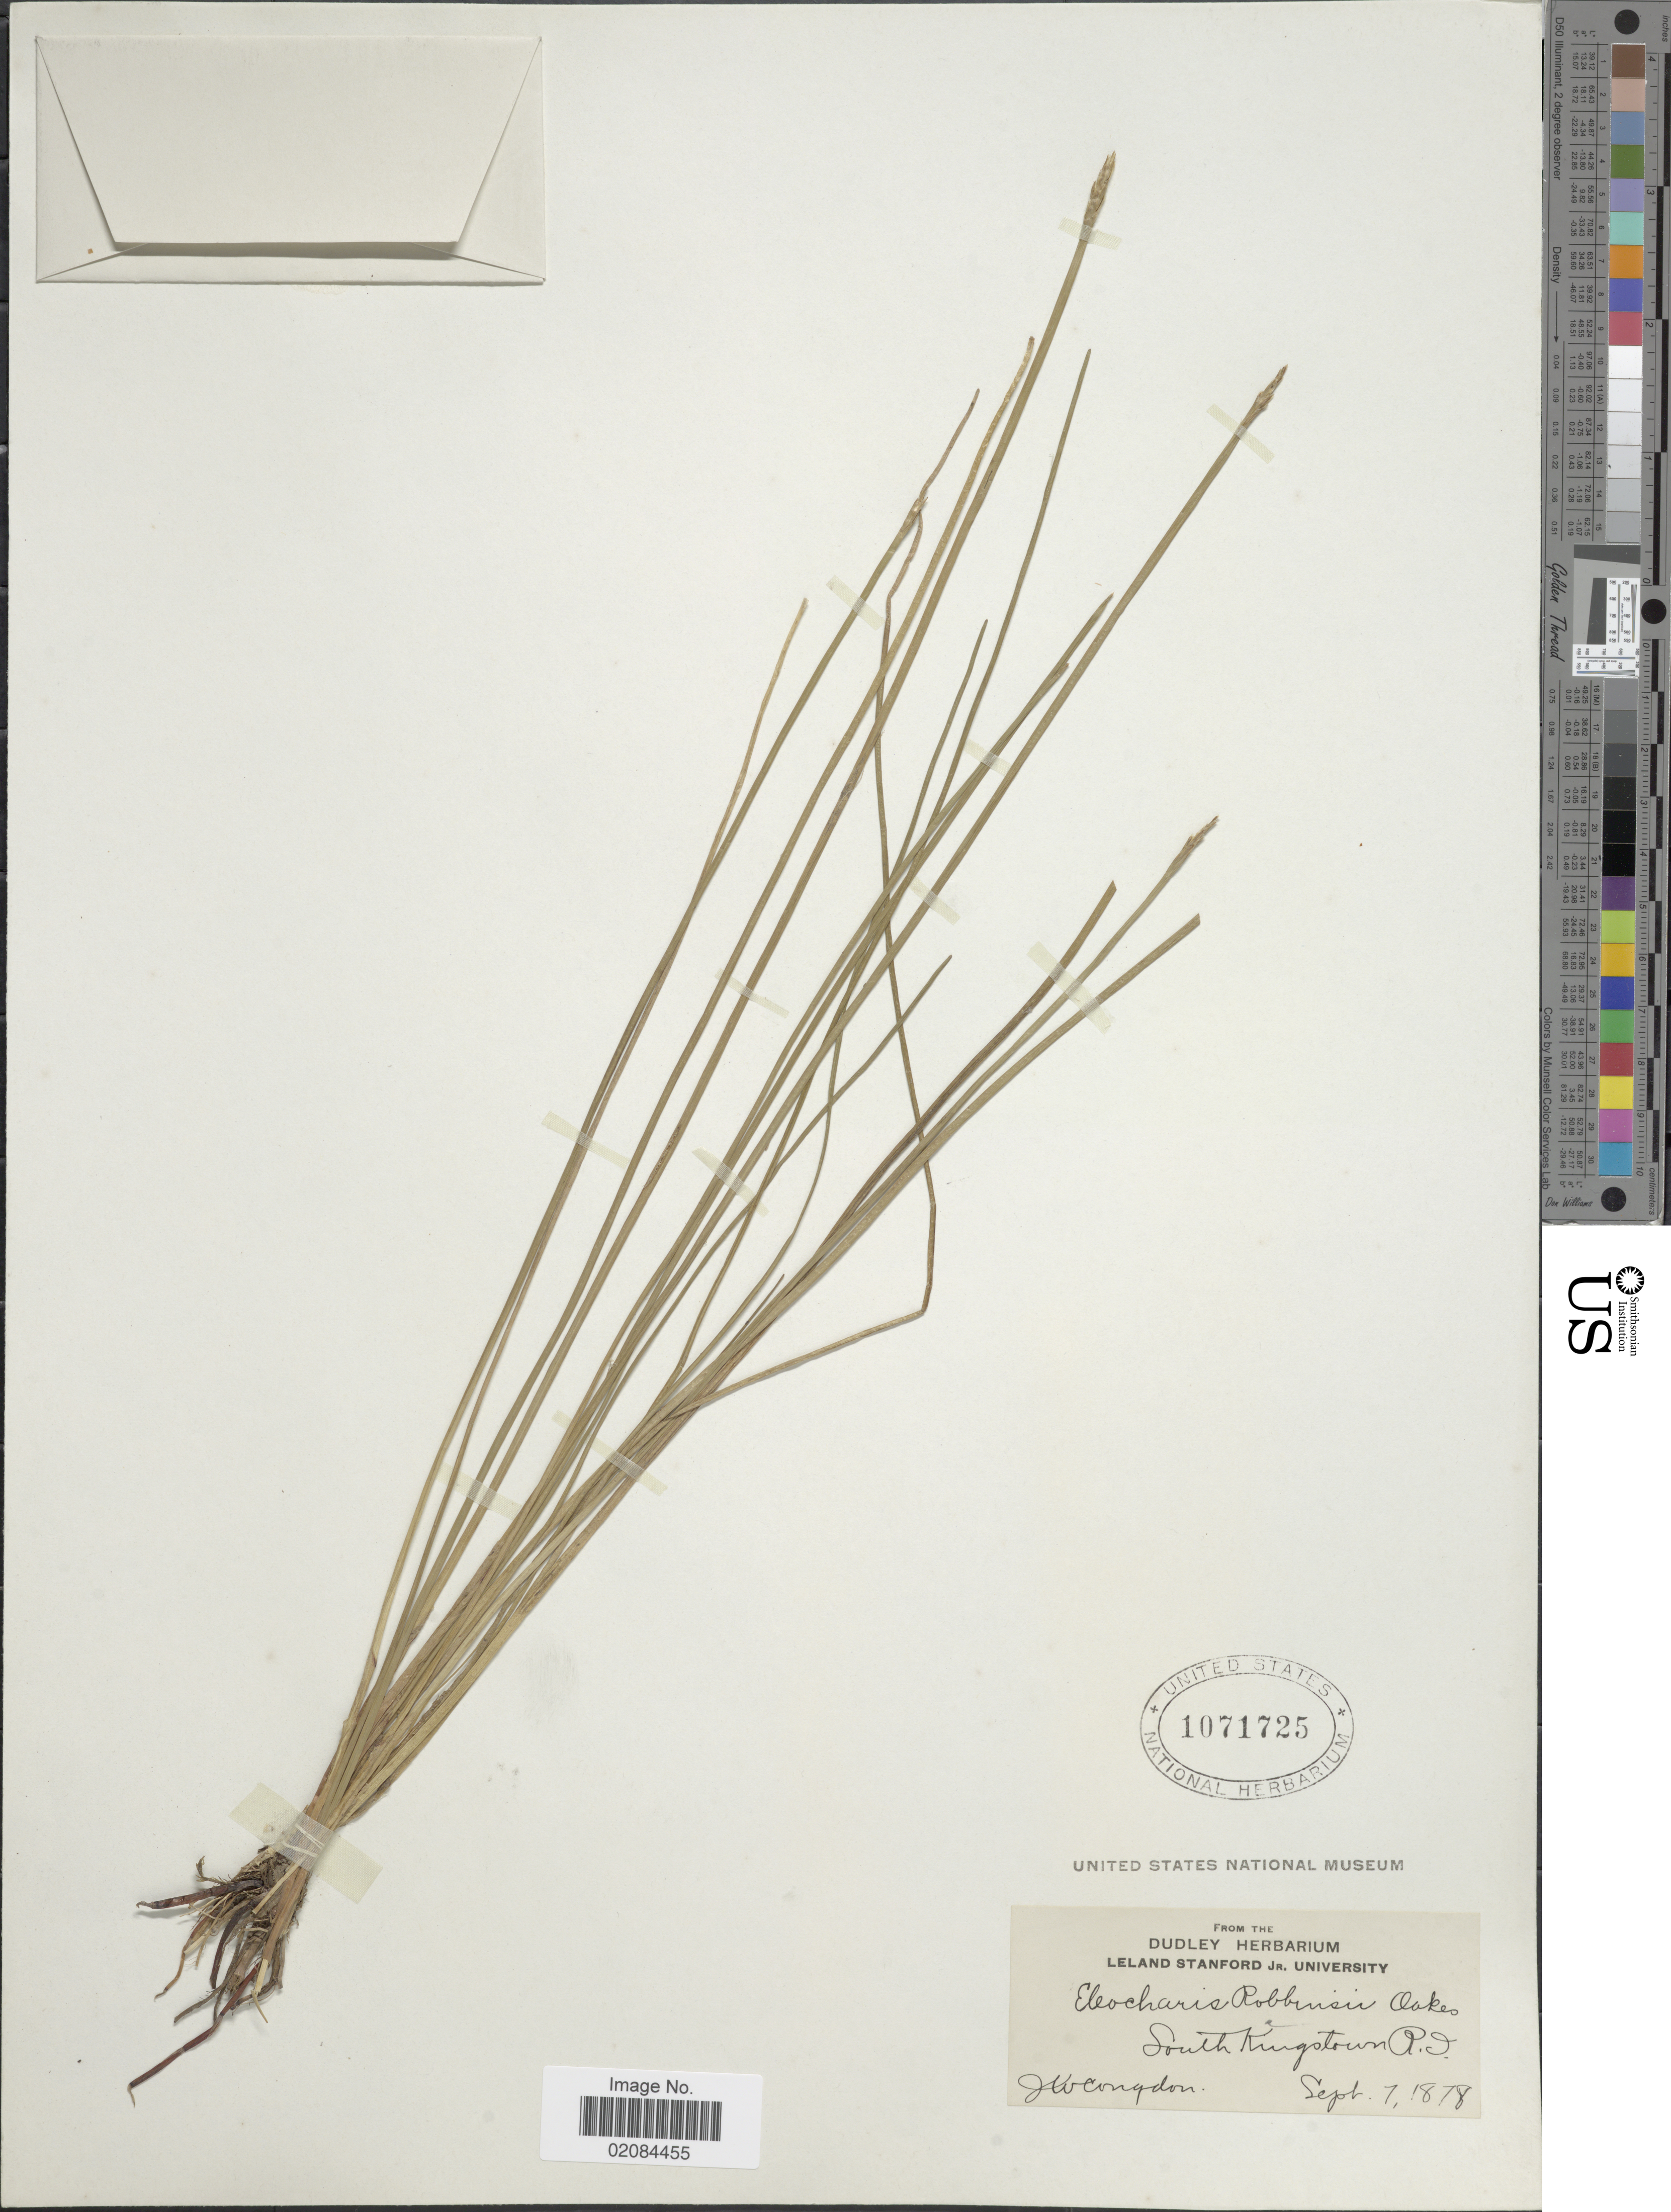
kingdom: Plantae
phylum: Tracheophyta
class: Liliopsida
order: Poales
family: Cyperaceae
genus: Eleocharis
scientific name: Eleocharis robbinsii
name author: Oakes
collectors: J. W. Congdon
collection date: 1878-09-07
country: United States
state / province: Rhode Island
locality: South Kingston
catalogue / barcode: US 1071725